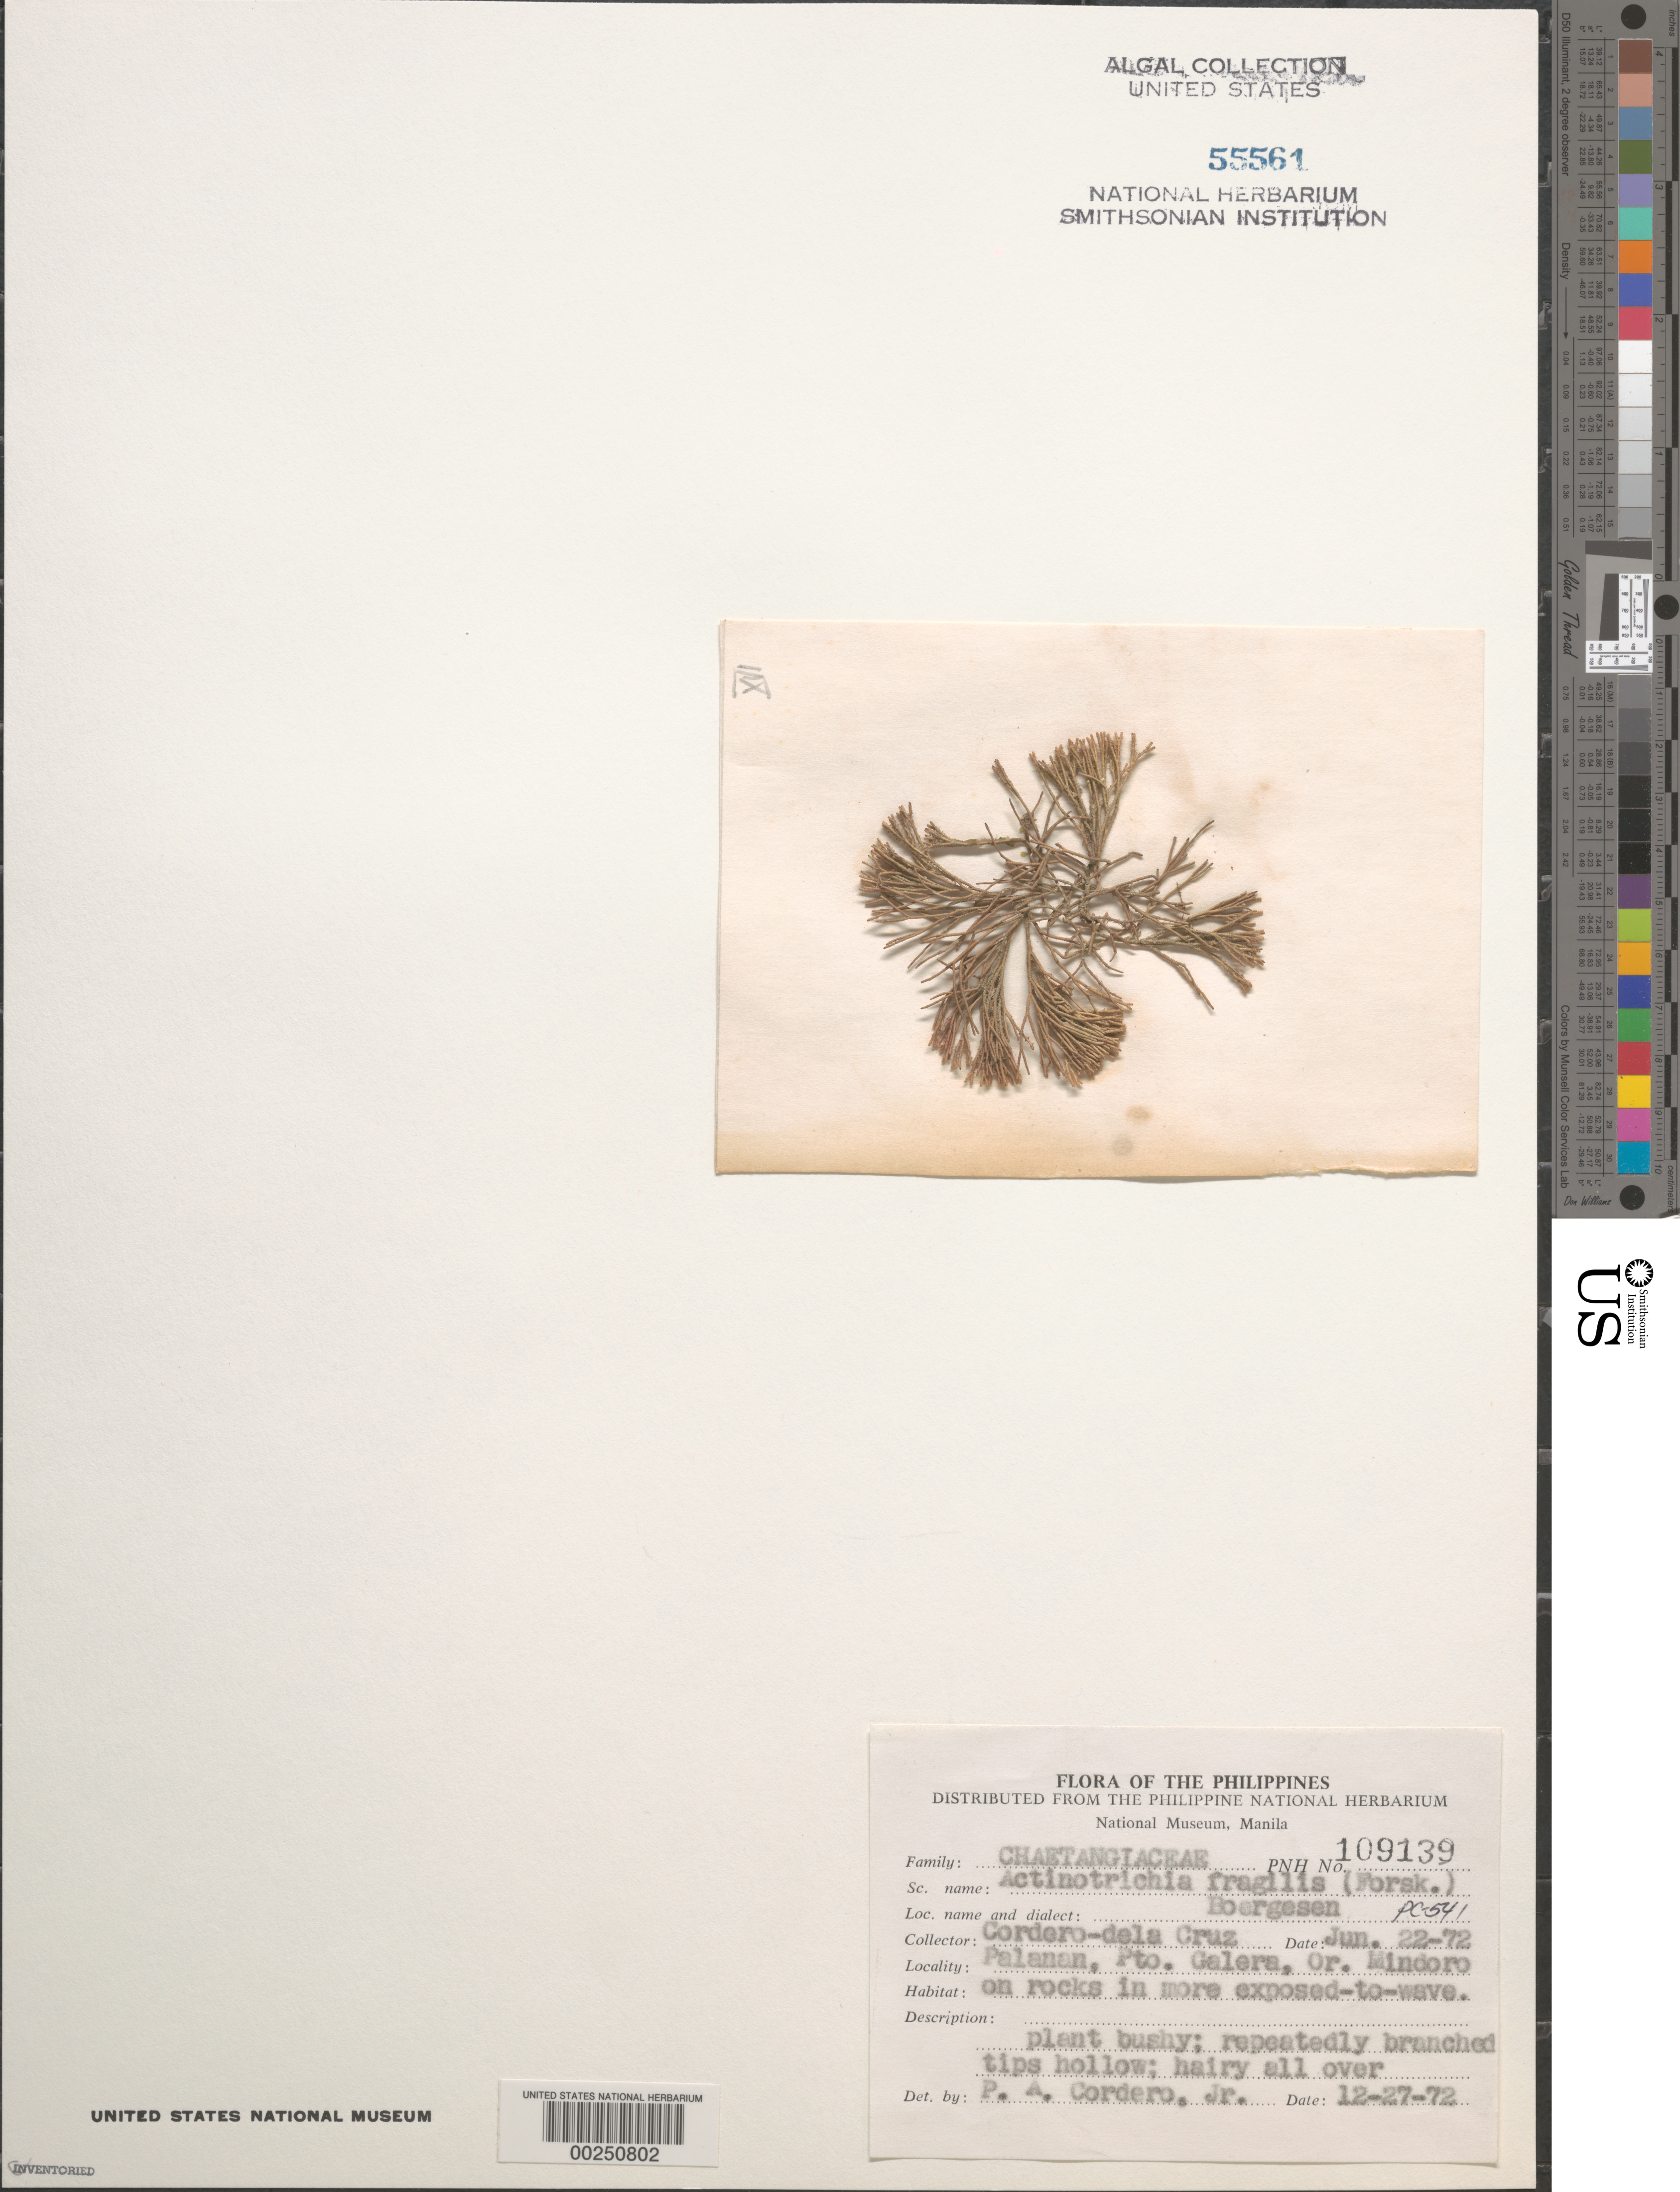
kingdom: Plantae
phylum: Rhodophyta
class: Florideophyceae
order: Nemaliales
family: Galaxauraceae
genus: Actinotrichia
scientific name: Actinotrichia fragilis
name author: (Forssk.) Børgesen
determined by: Cordero, P. A., Jr.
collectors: P. A. Cordero & F. de la Cruz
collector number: PC-541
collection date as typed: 22 Jun 1972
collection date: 1972-06-22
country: Philippines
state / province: Mimaropa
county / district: Mindoro Oriental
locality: Palanan, puerto galera, oriental mindoro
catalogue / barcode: US 55561